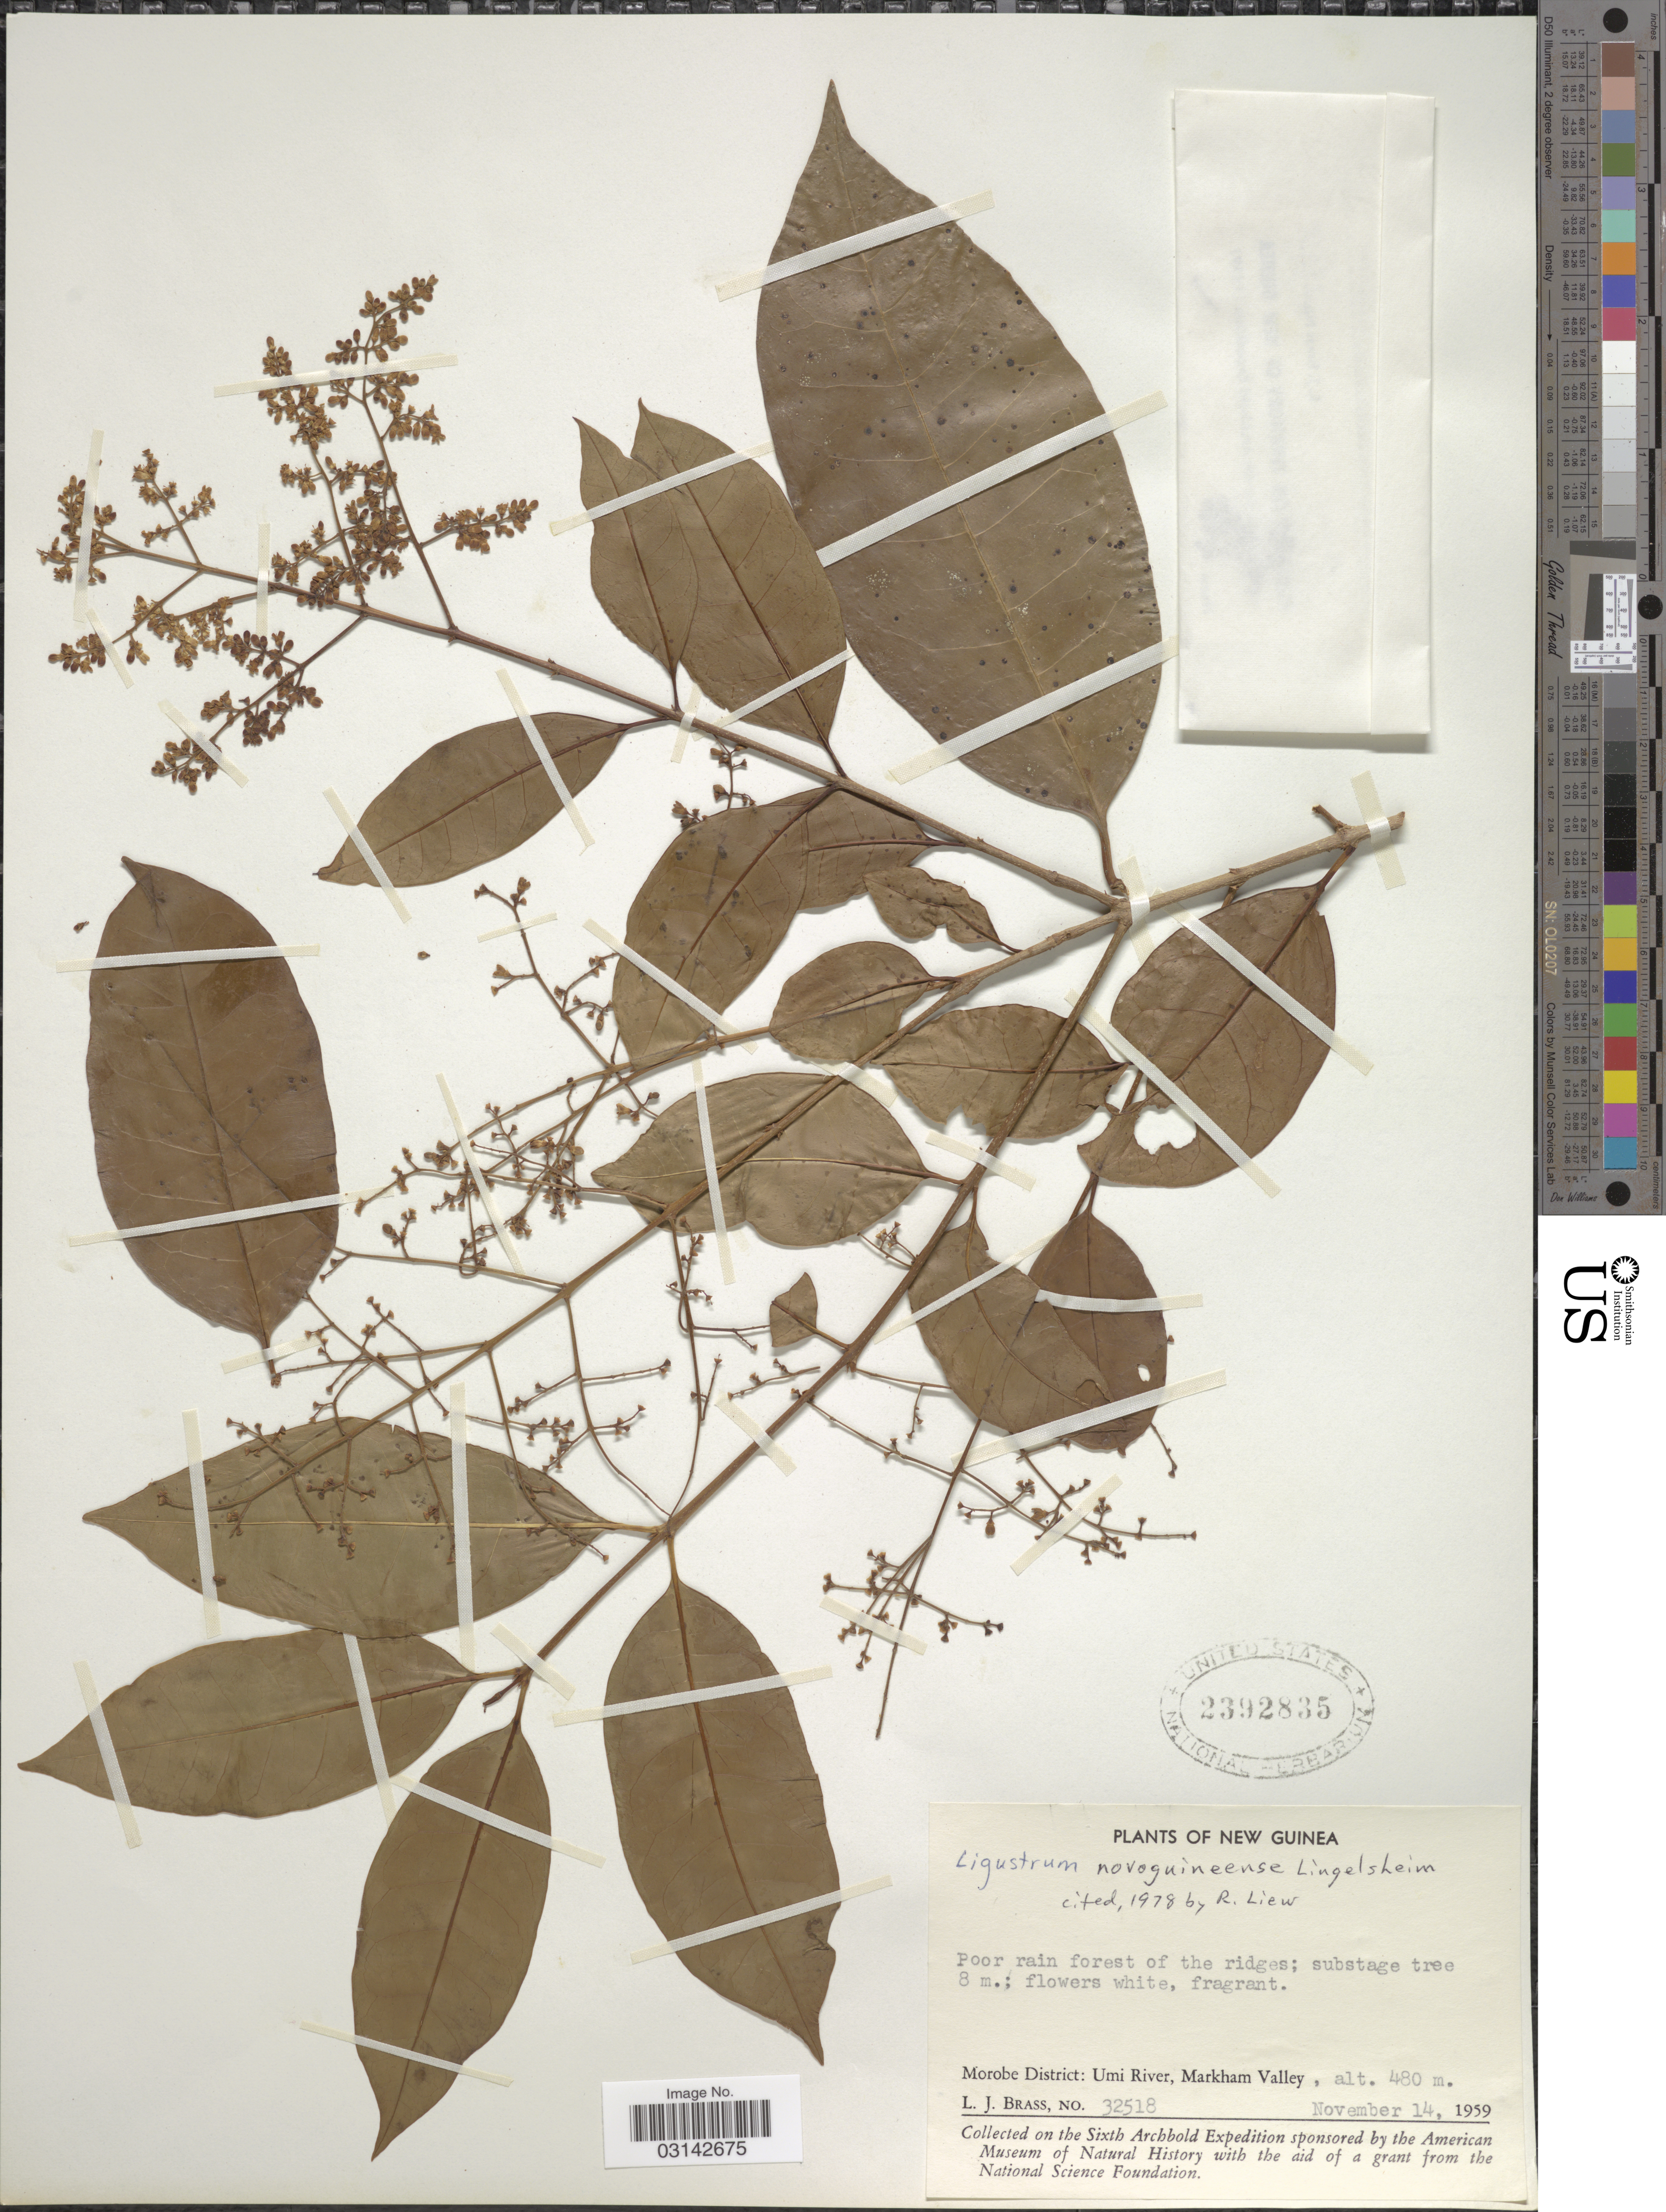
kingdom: Plantae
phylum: Tracheophyta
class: Magnoliopsida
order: Lamiales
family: Oleaceae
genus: Ligustrum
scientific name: Ligustrum novoguineense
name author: Lingelsh.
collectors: L. J. Brass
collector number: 32518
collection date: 1959-11-14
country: Papua New Guinea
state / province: Morobe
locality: New Guinea, Morobe District: Umi River, Markham Valley.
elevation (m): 480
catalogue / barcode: US 2392835